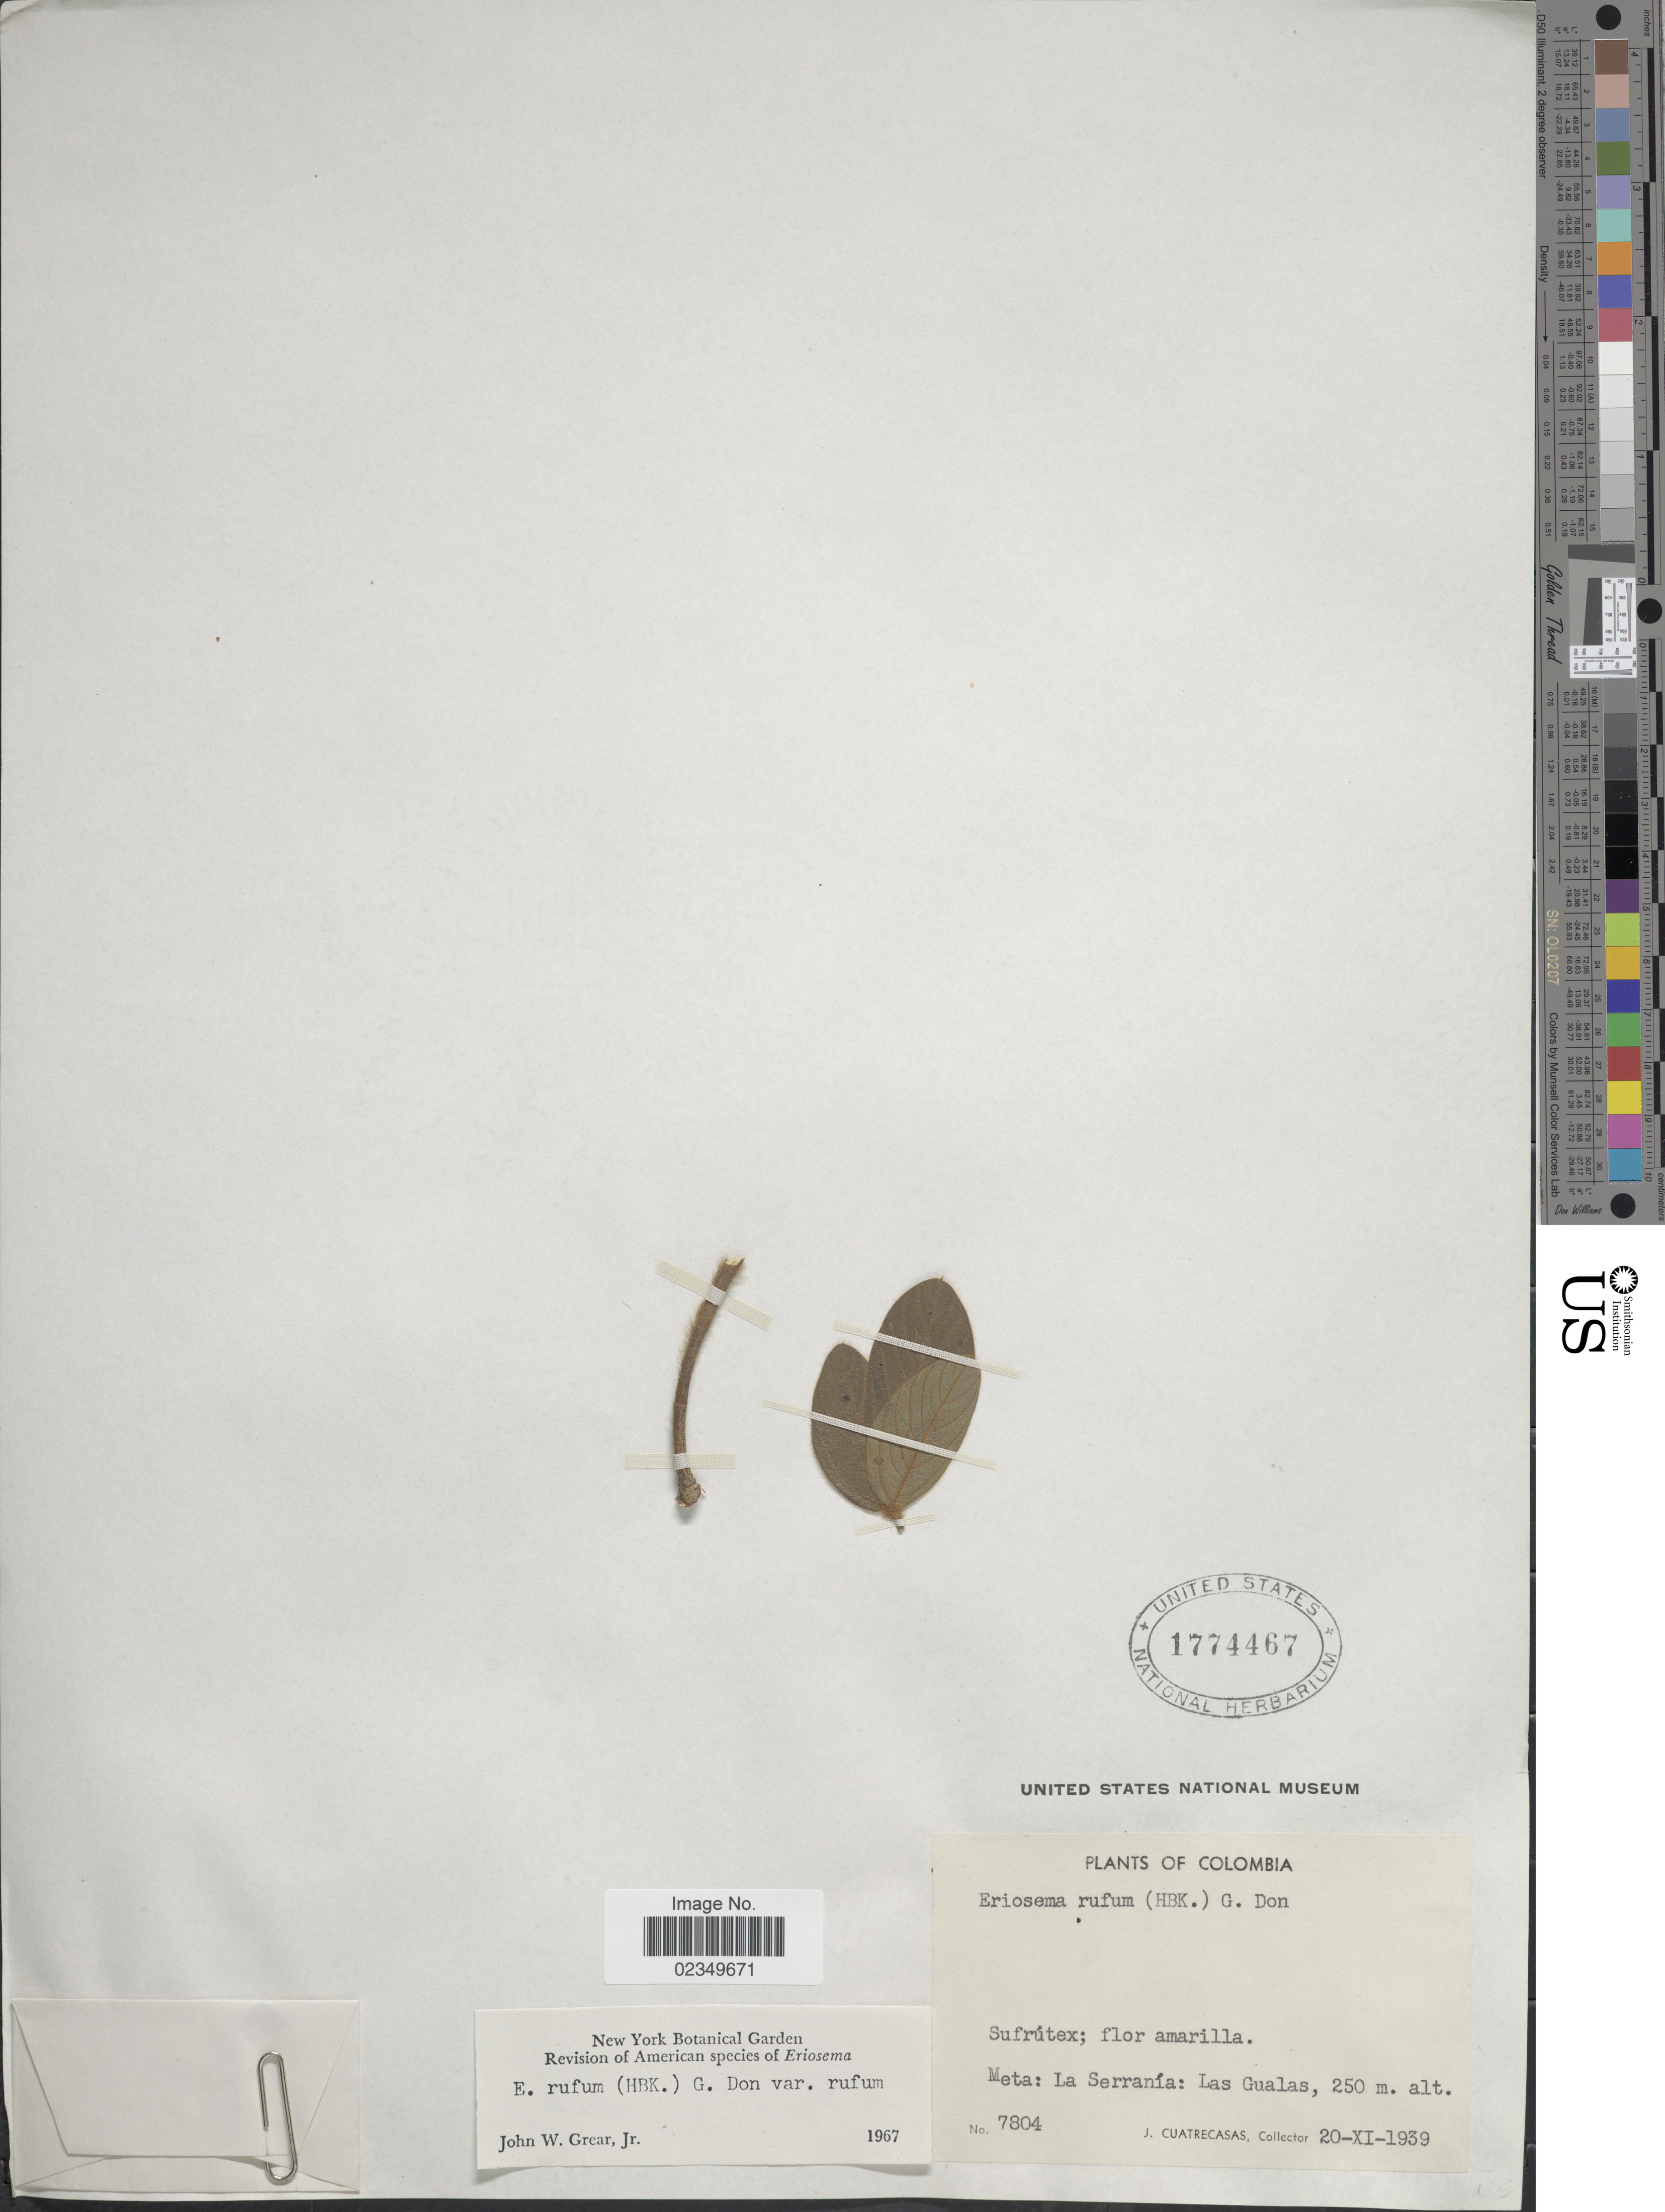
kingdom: Plantae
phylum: Tracheophyta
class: Magnoliopsida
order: Fabales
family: Fabaceae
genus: Eriosema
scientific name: Eriosema rufum var. rufum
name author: (Kunth) G. Don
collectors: J. Cuatrecasas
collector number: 7804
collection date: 1939-11-20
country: Colombia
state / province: Meta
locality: Meta: La Serrania: Las Gualas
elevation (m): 250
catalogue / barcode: US 1774467